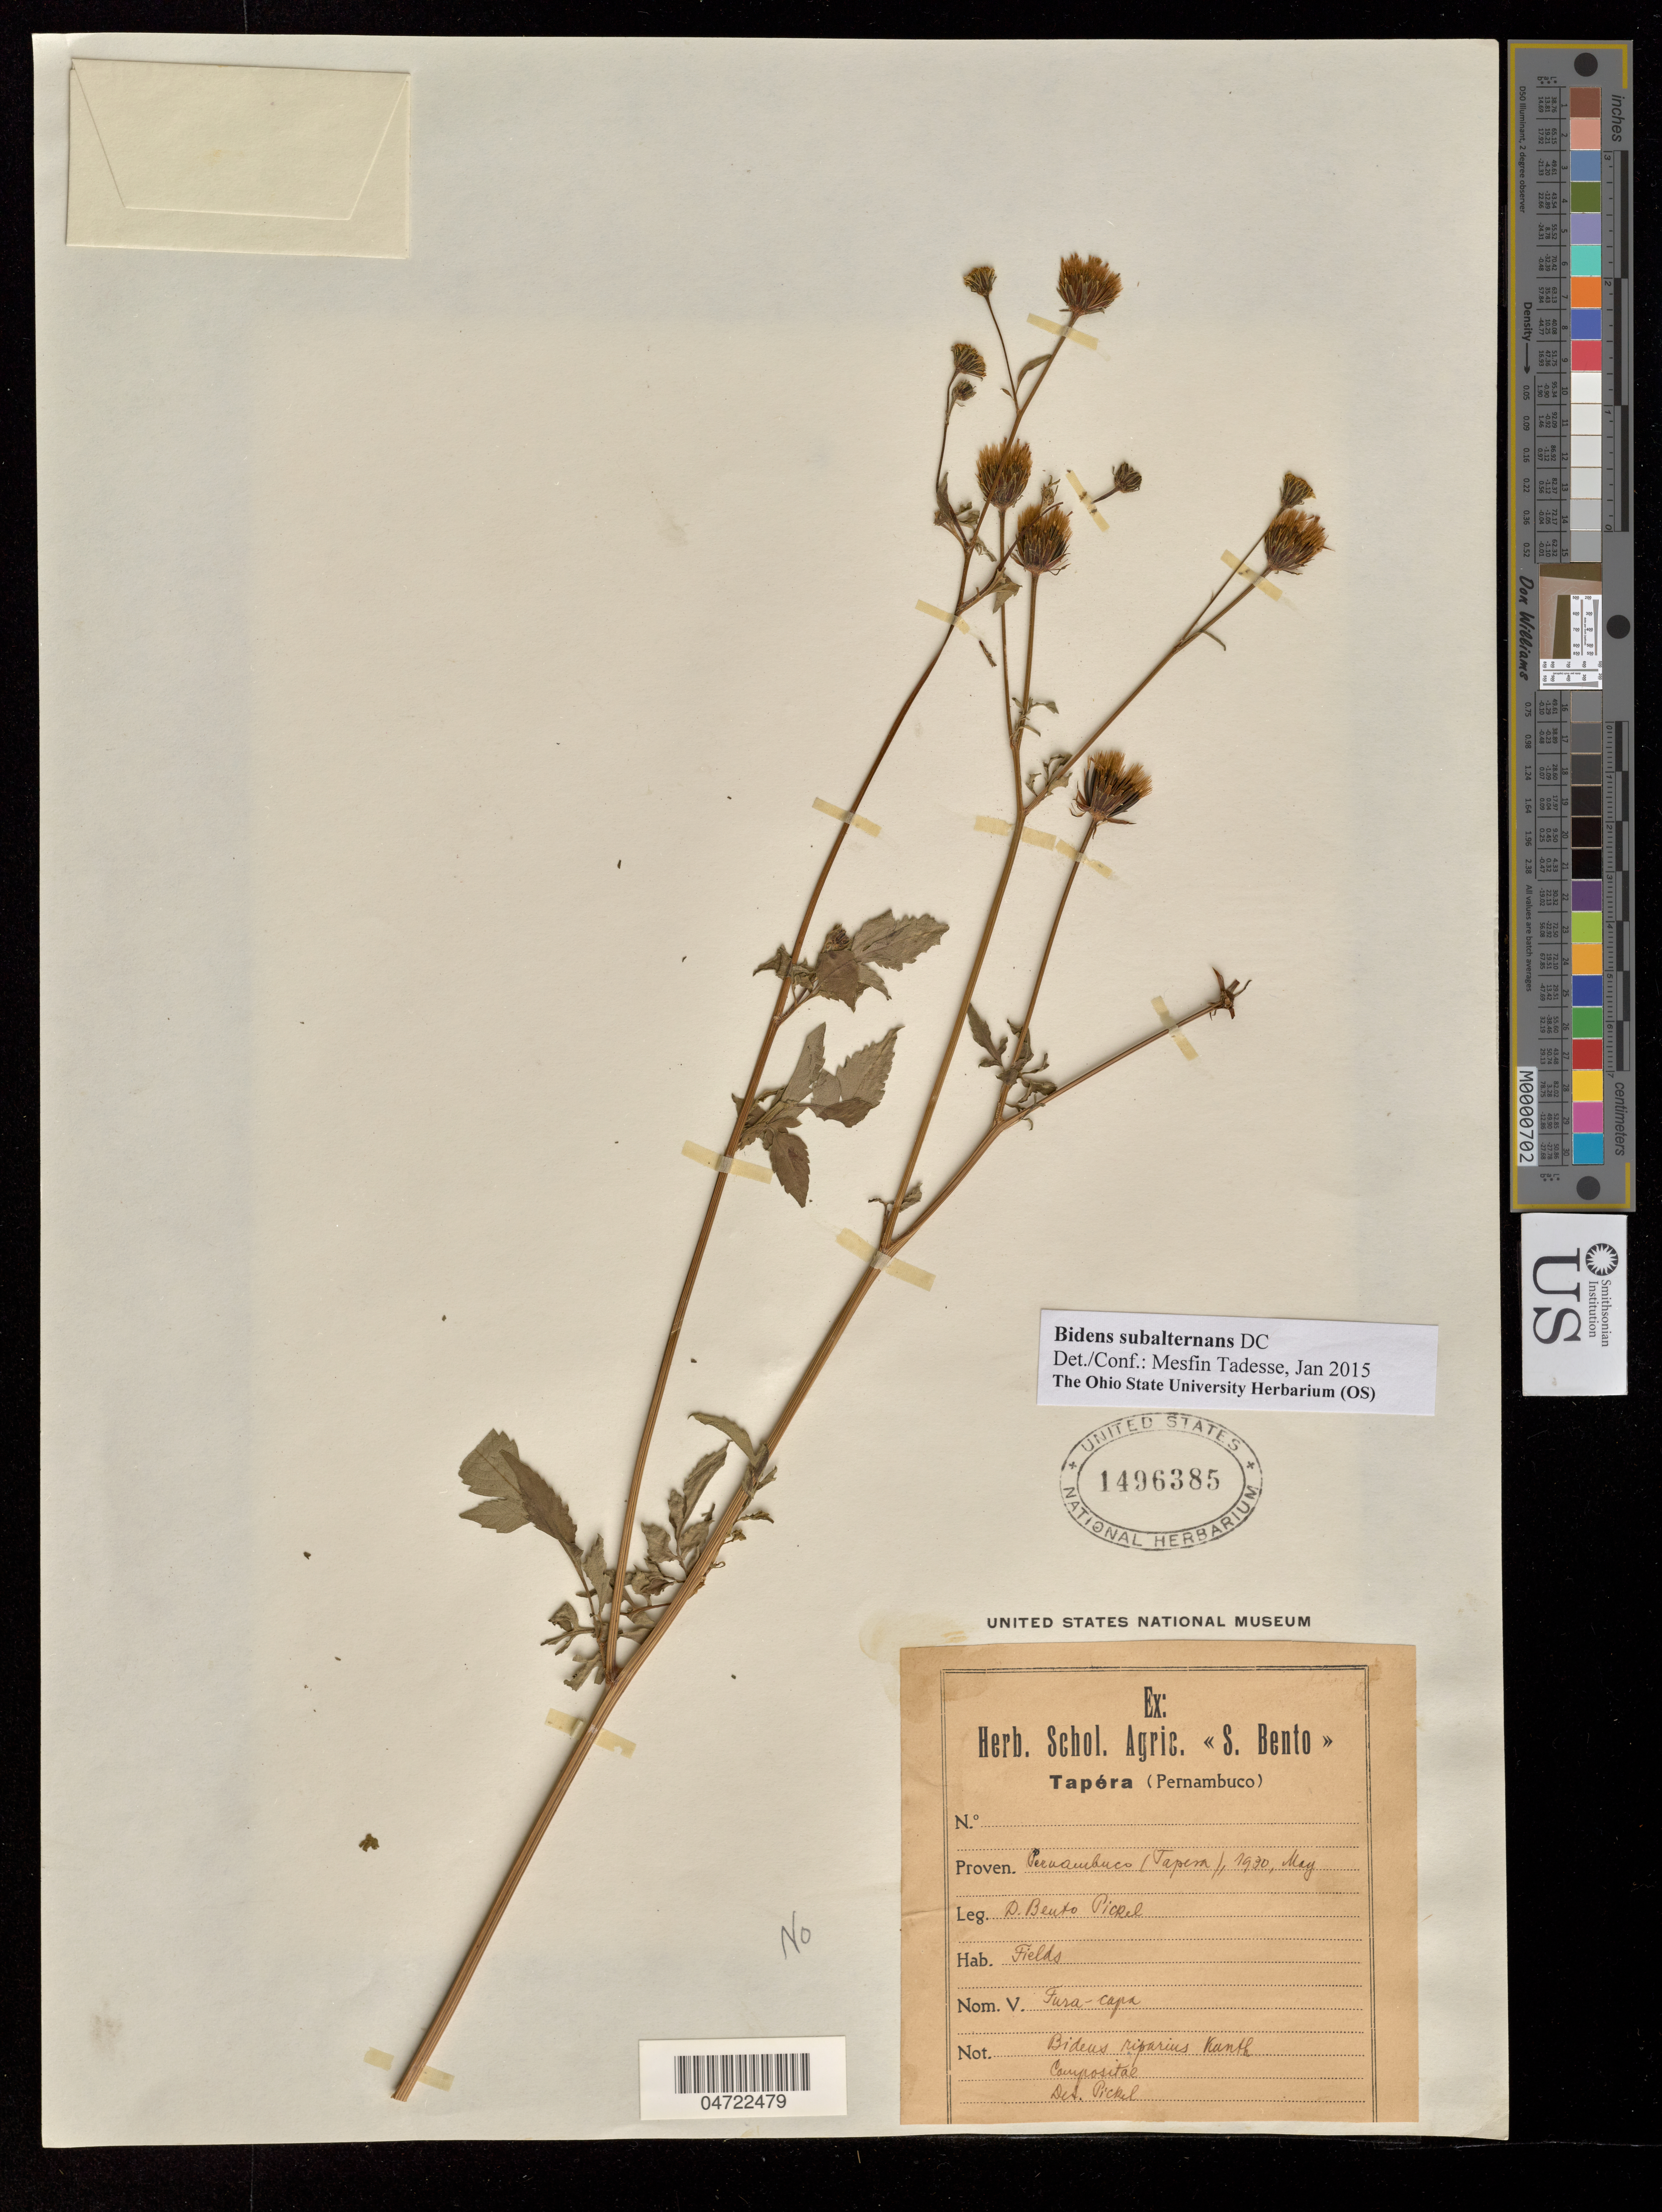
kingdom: Plantae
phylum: Tracheophyta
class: Magnoliopsida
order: Asterales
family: Asteraceae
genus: Bidens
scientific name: Bidens subalternans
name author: DC.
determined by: Tadesse, M.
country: Brazil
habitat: field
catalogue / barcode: US 1496385